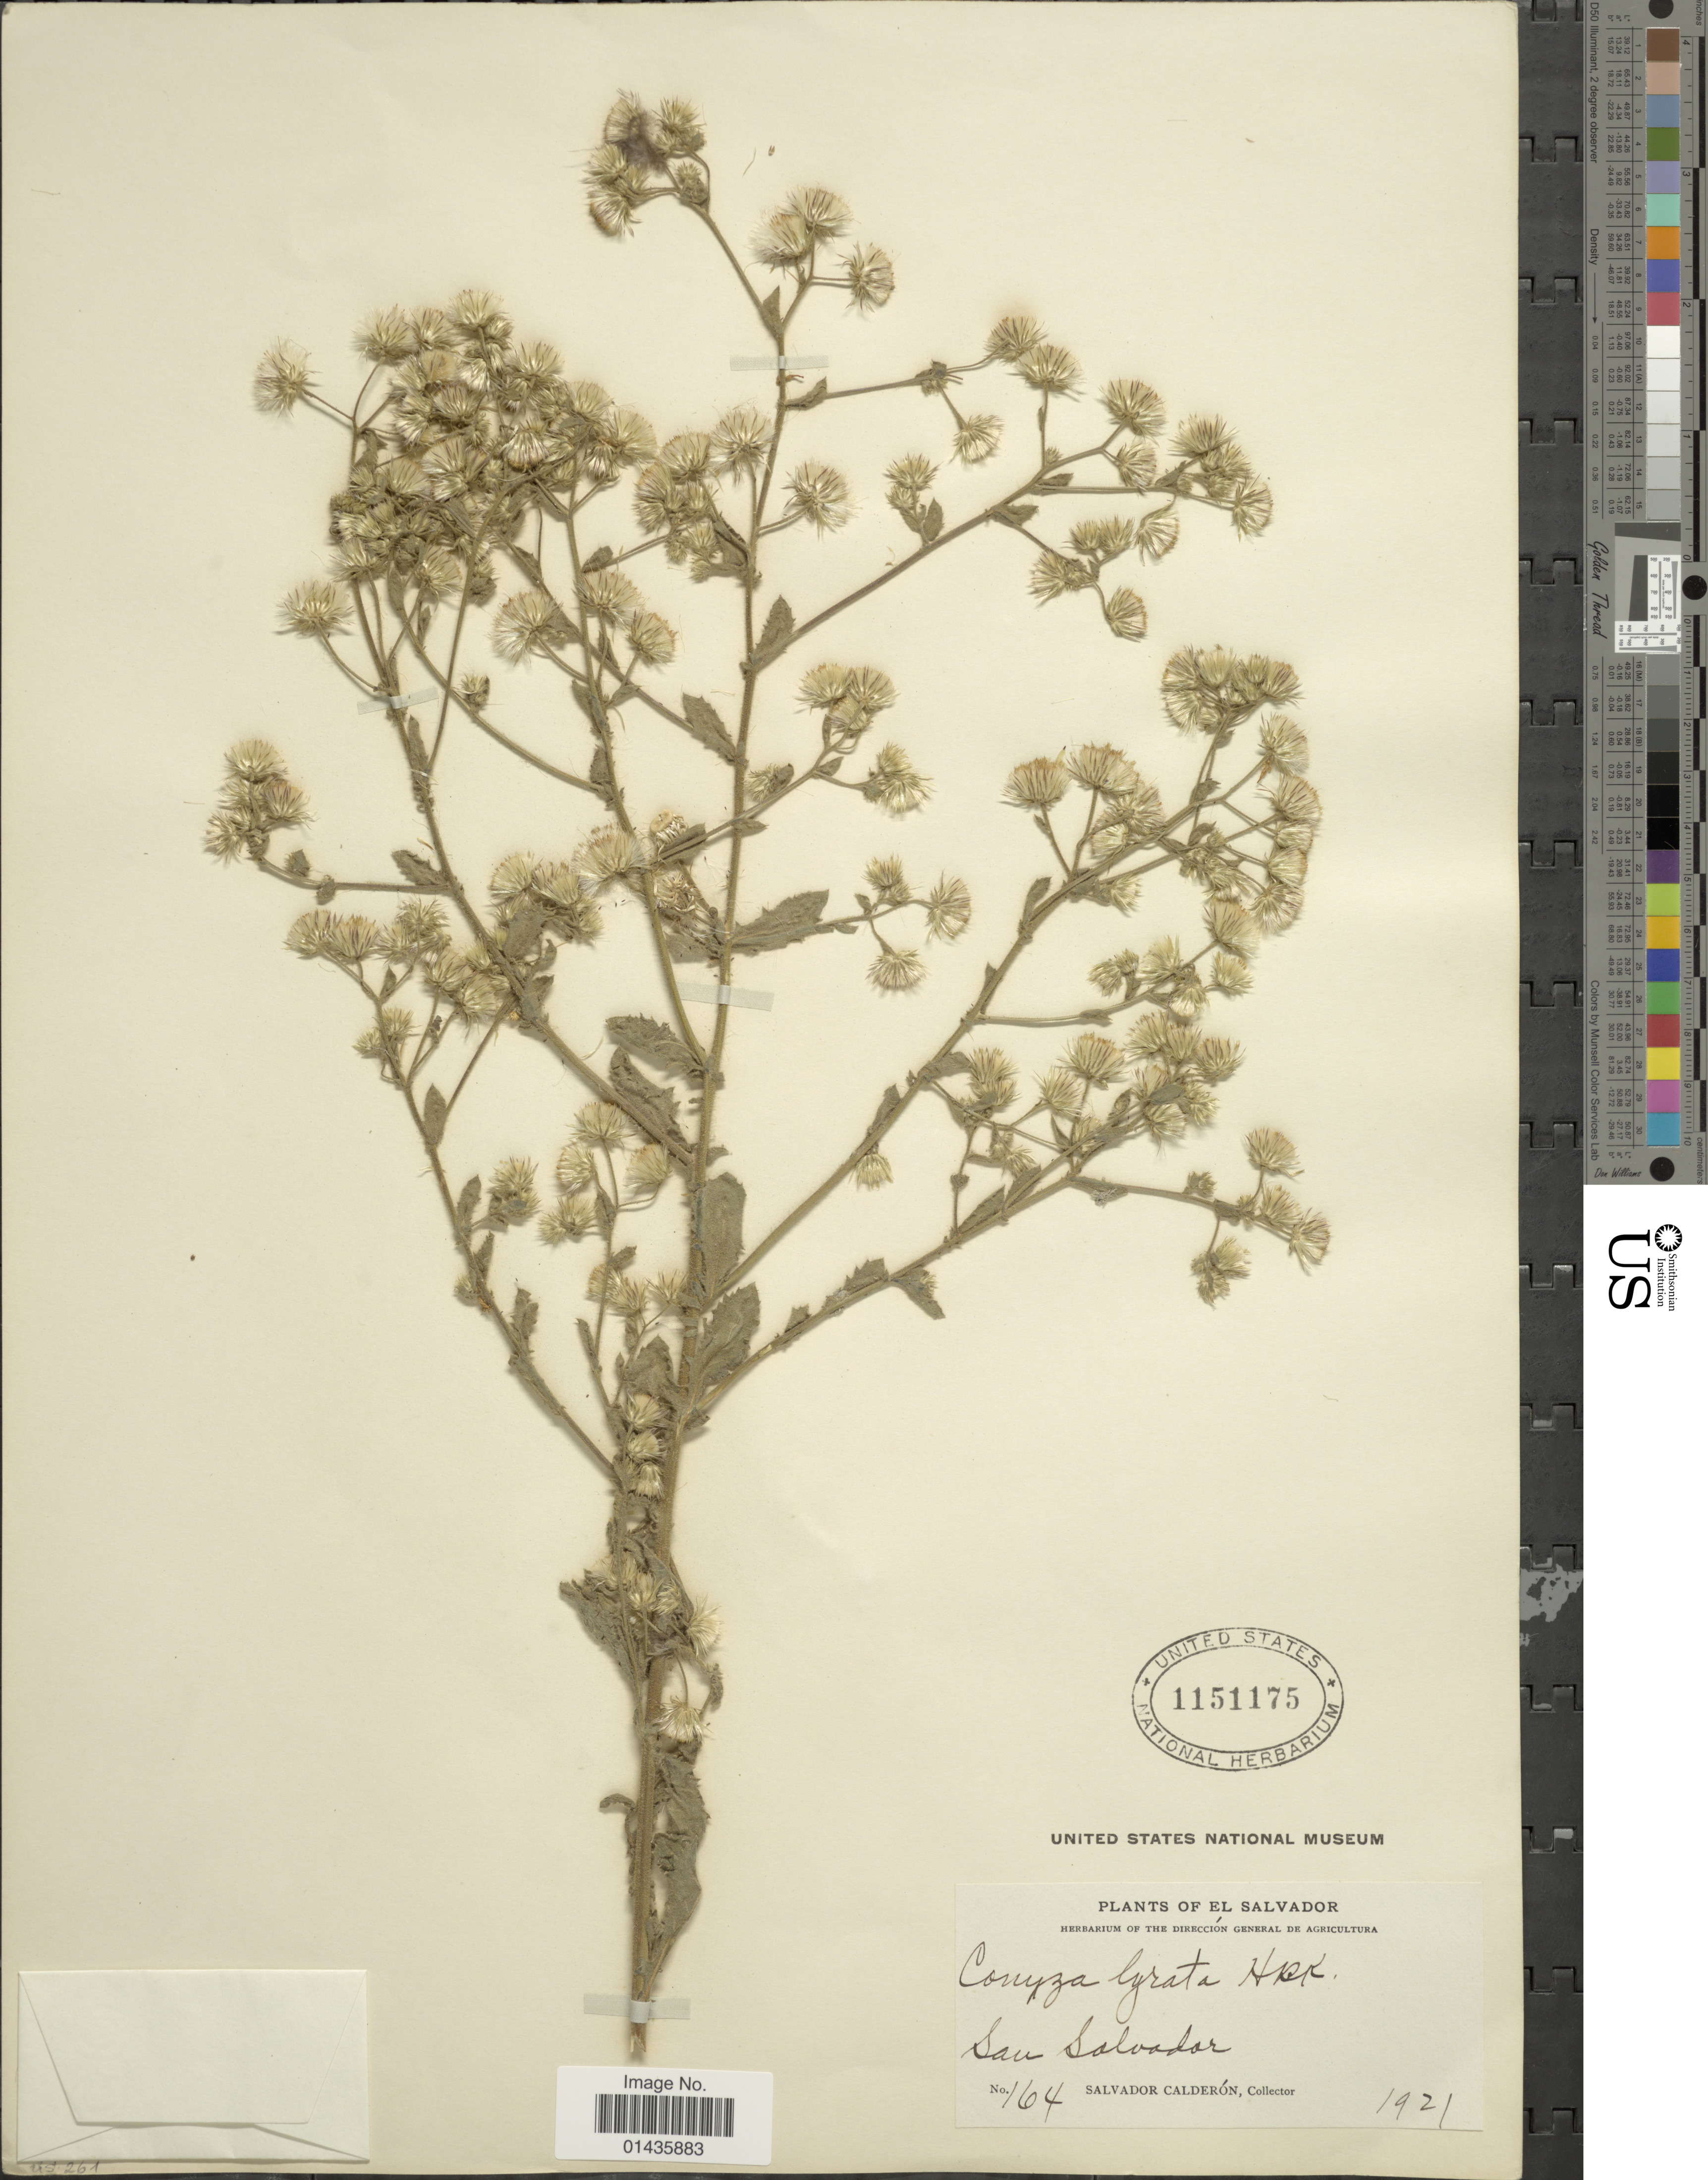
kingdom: Plantae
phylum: Tracheophyta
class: Magnoliopsida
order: Asterales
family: Asteraceae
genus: Pseudoconyza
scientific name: Pseudoconyza lyrata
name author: (Kunth) Cuatrec.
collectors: S. Calderón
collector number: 164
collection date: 1921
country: El Salvador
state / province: San Salvador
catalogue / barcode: US 1151175